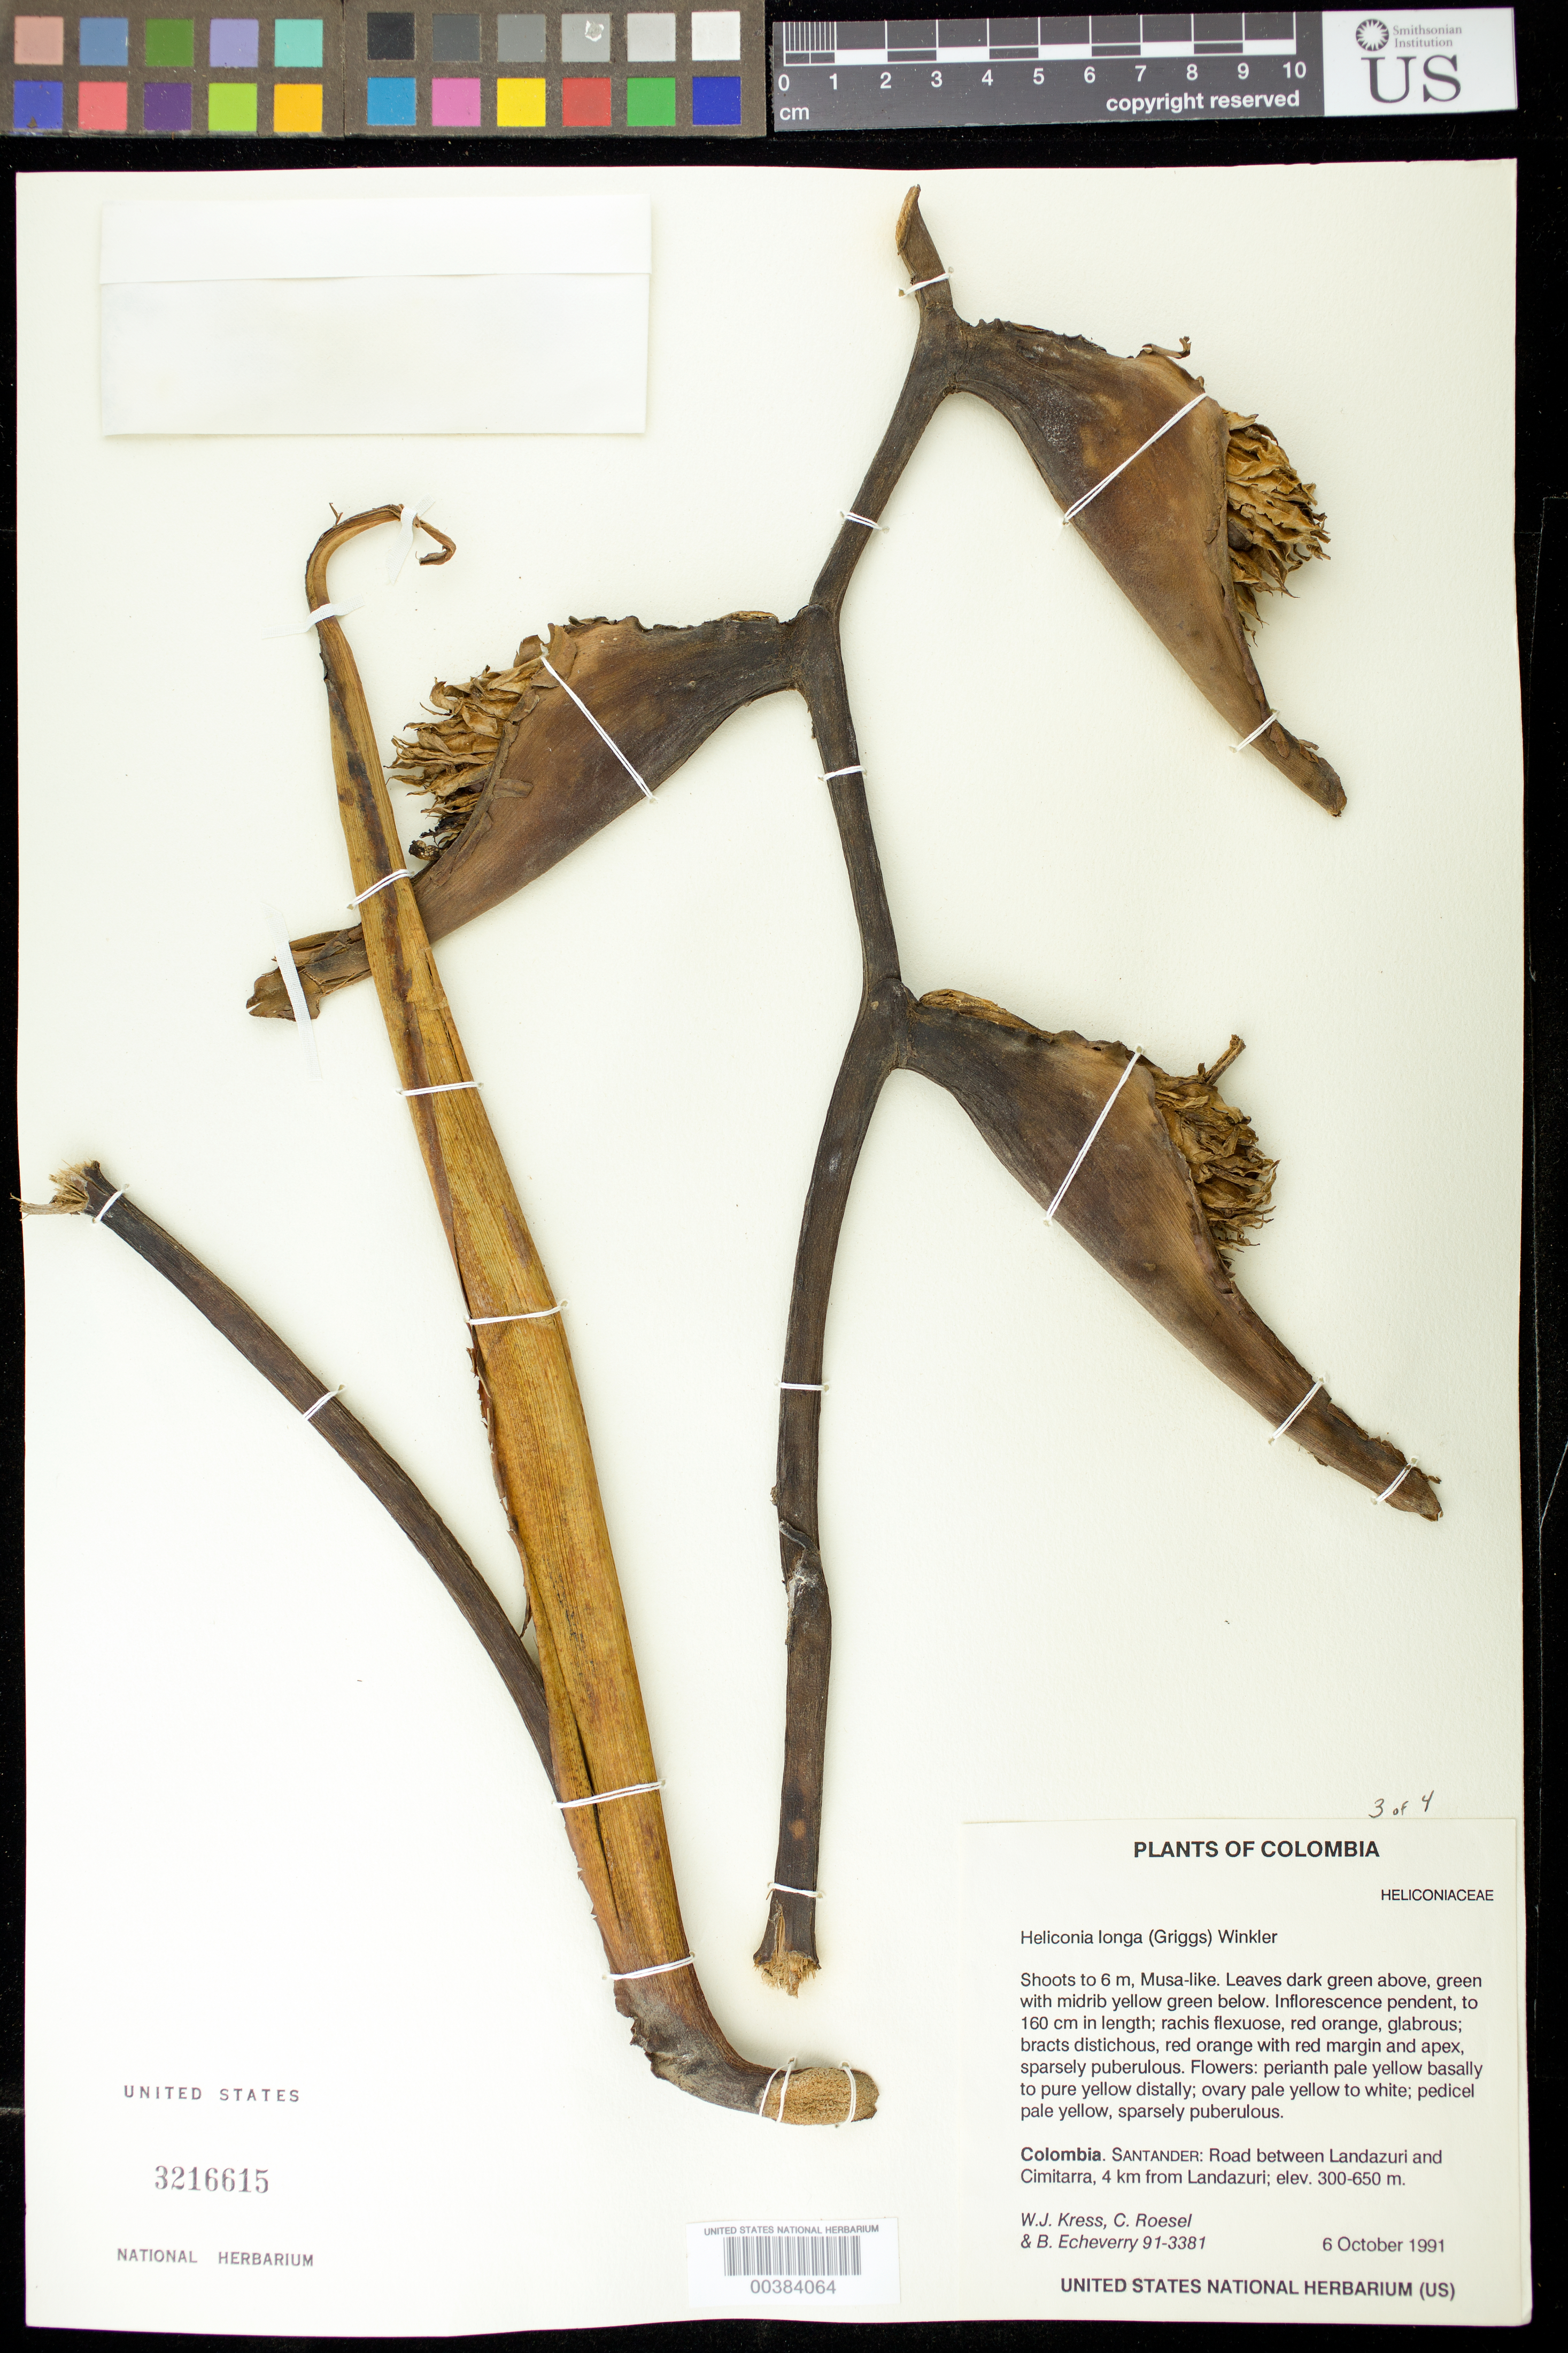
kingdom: Plantae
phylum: Tracheophyta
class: Liliopsida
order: Zingiberales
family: Heliconiaceae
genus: Heliconia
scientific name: Heliconia longa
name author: (R.F. Griggs) H.J.P. Winkl.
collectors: W. J. Kress, C. S. Roesel & B. Echeverry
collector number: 91-3381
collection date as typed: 06 Oct 1991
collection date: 1991-10-06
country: Colombia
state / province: Santander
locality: Between Landazuri and Cimitarra, 4 km from Landazuri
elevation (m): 300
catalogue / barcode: US 3216615